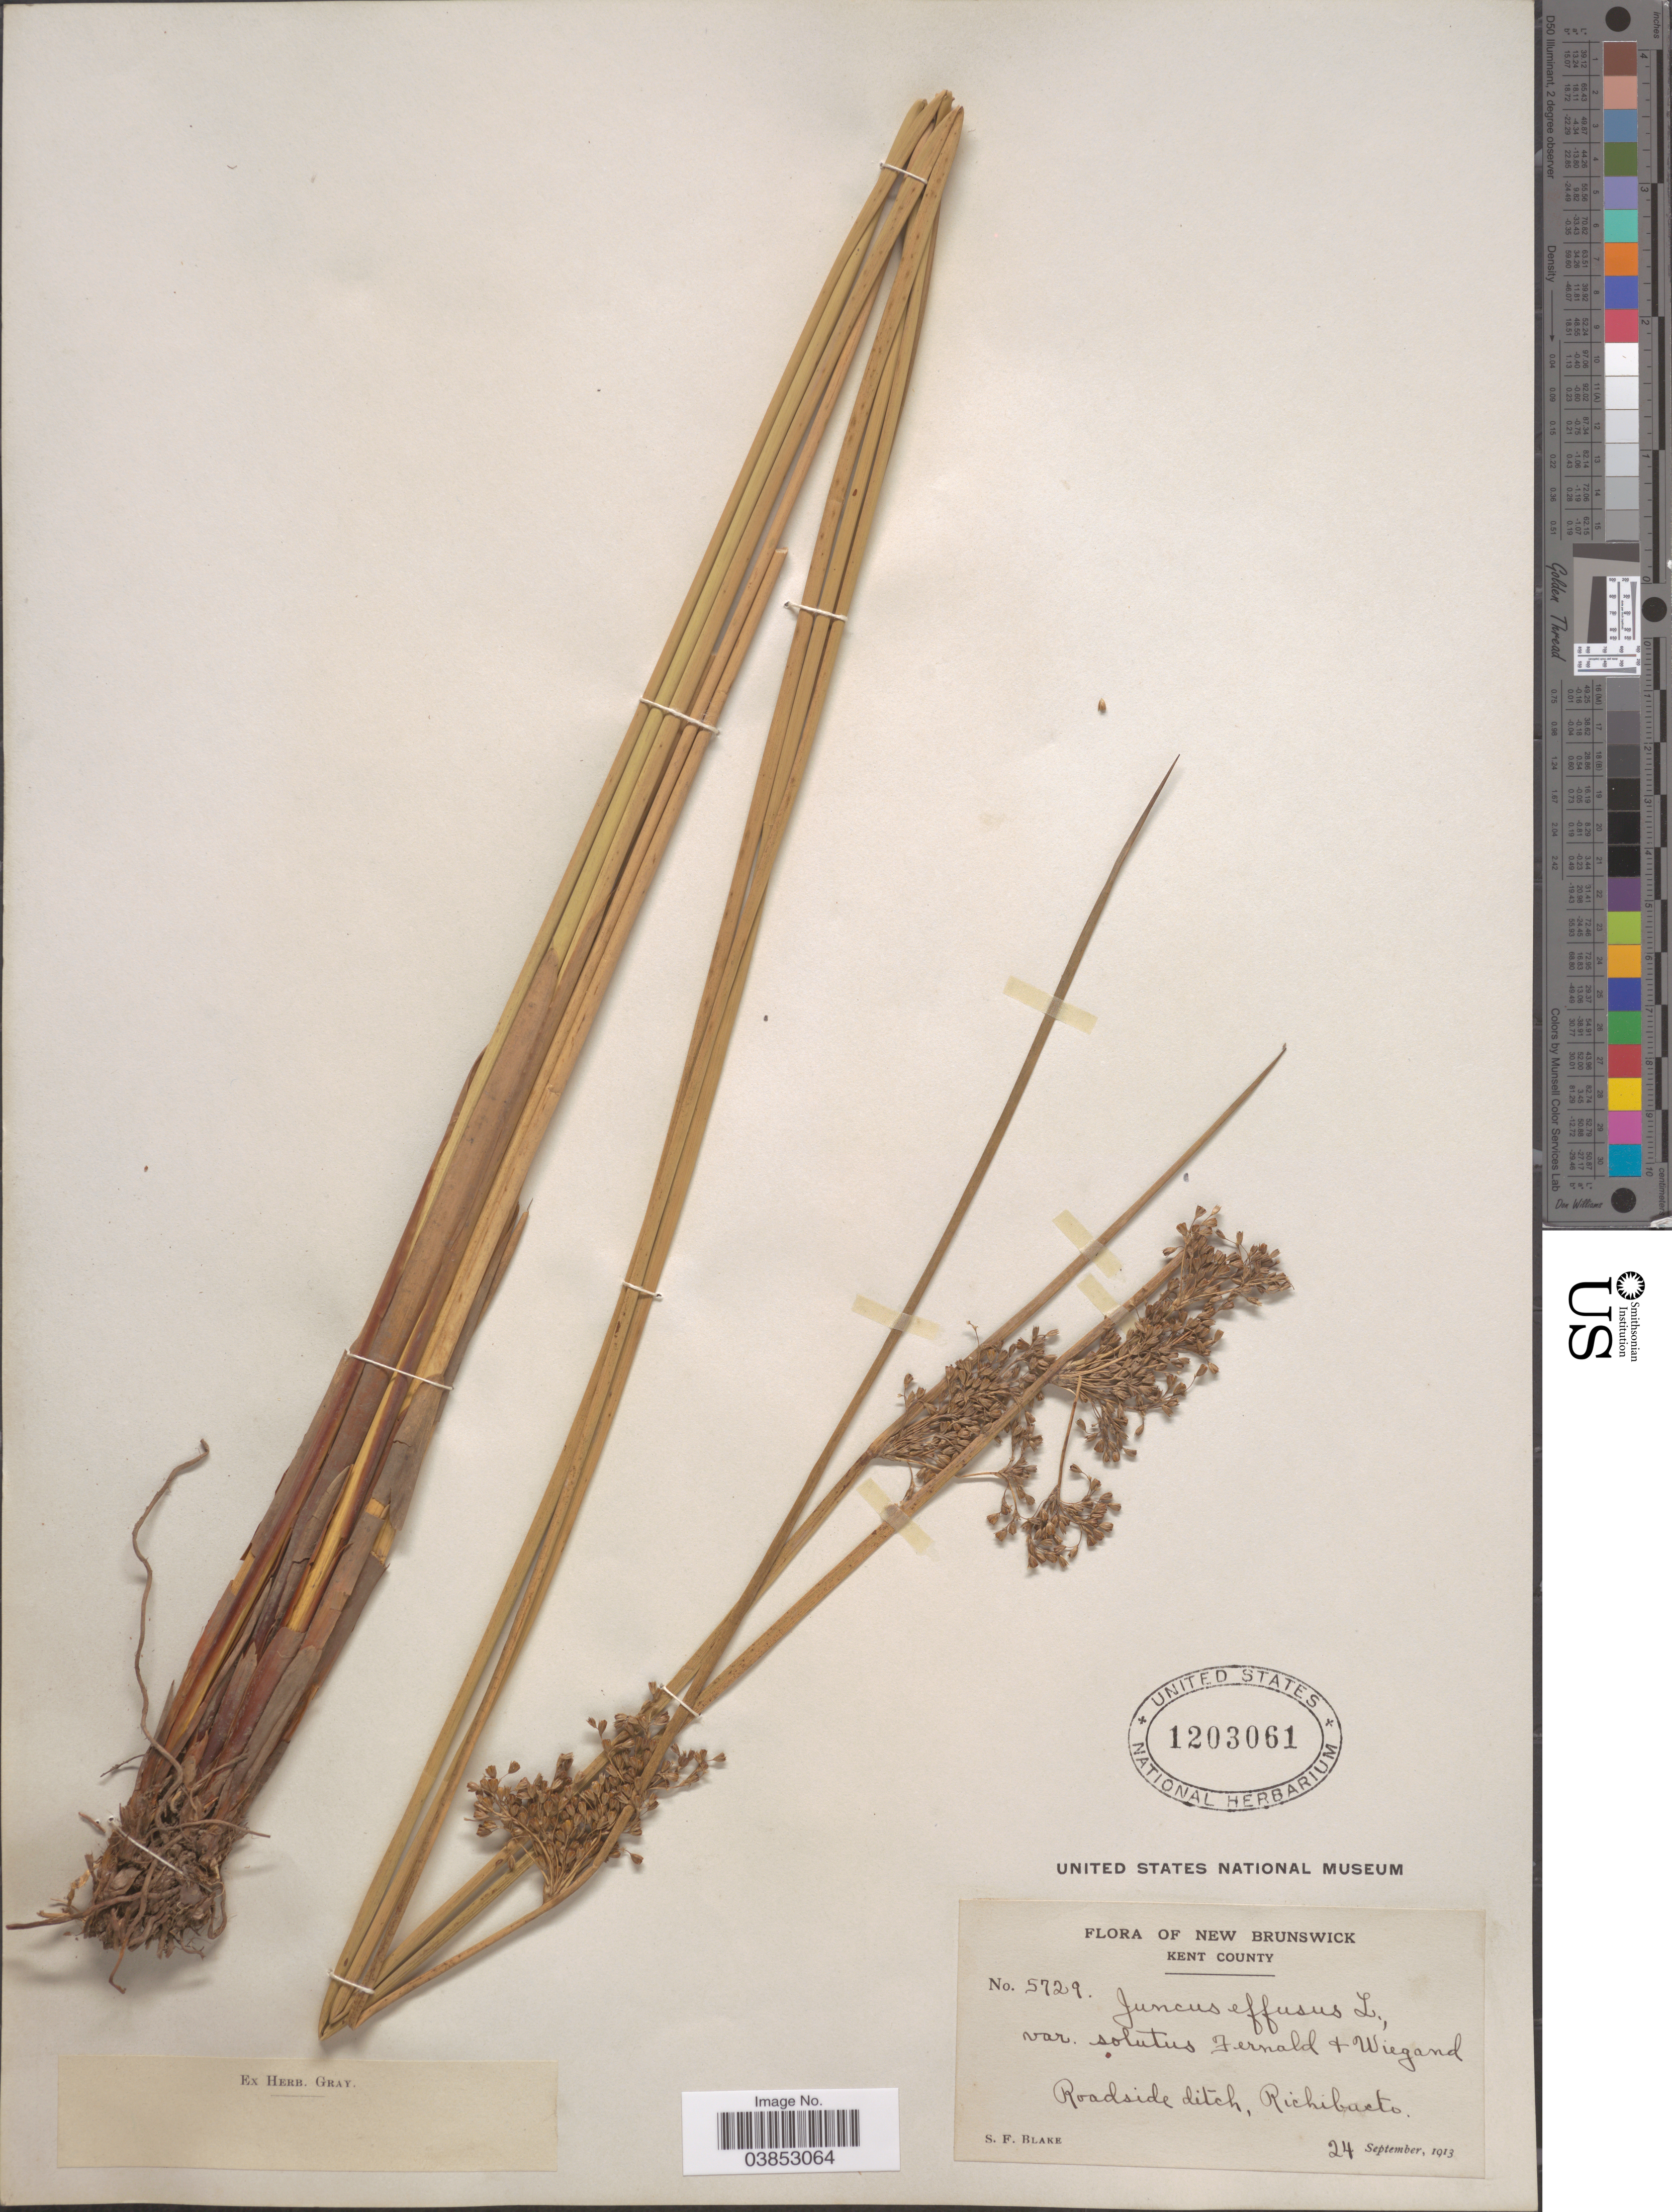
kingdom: Plantae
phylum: Tracheophyta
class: Liliopsida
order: Poales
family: Juncaceae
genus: Juncus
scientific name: Juncus effusus var. solutus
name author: Fernald & Wiegand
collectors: S. Blake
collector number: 5729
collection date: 1913-09-24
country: Canada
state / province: New Brunswick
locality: Kent County. Roadside ditch, Richibucto.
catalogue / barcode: US 1203061